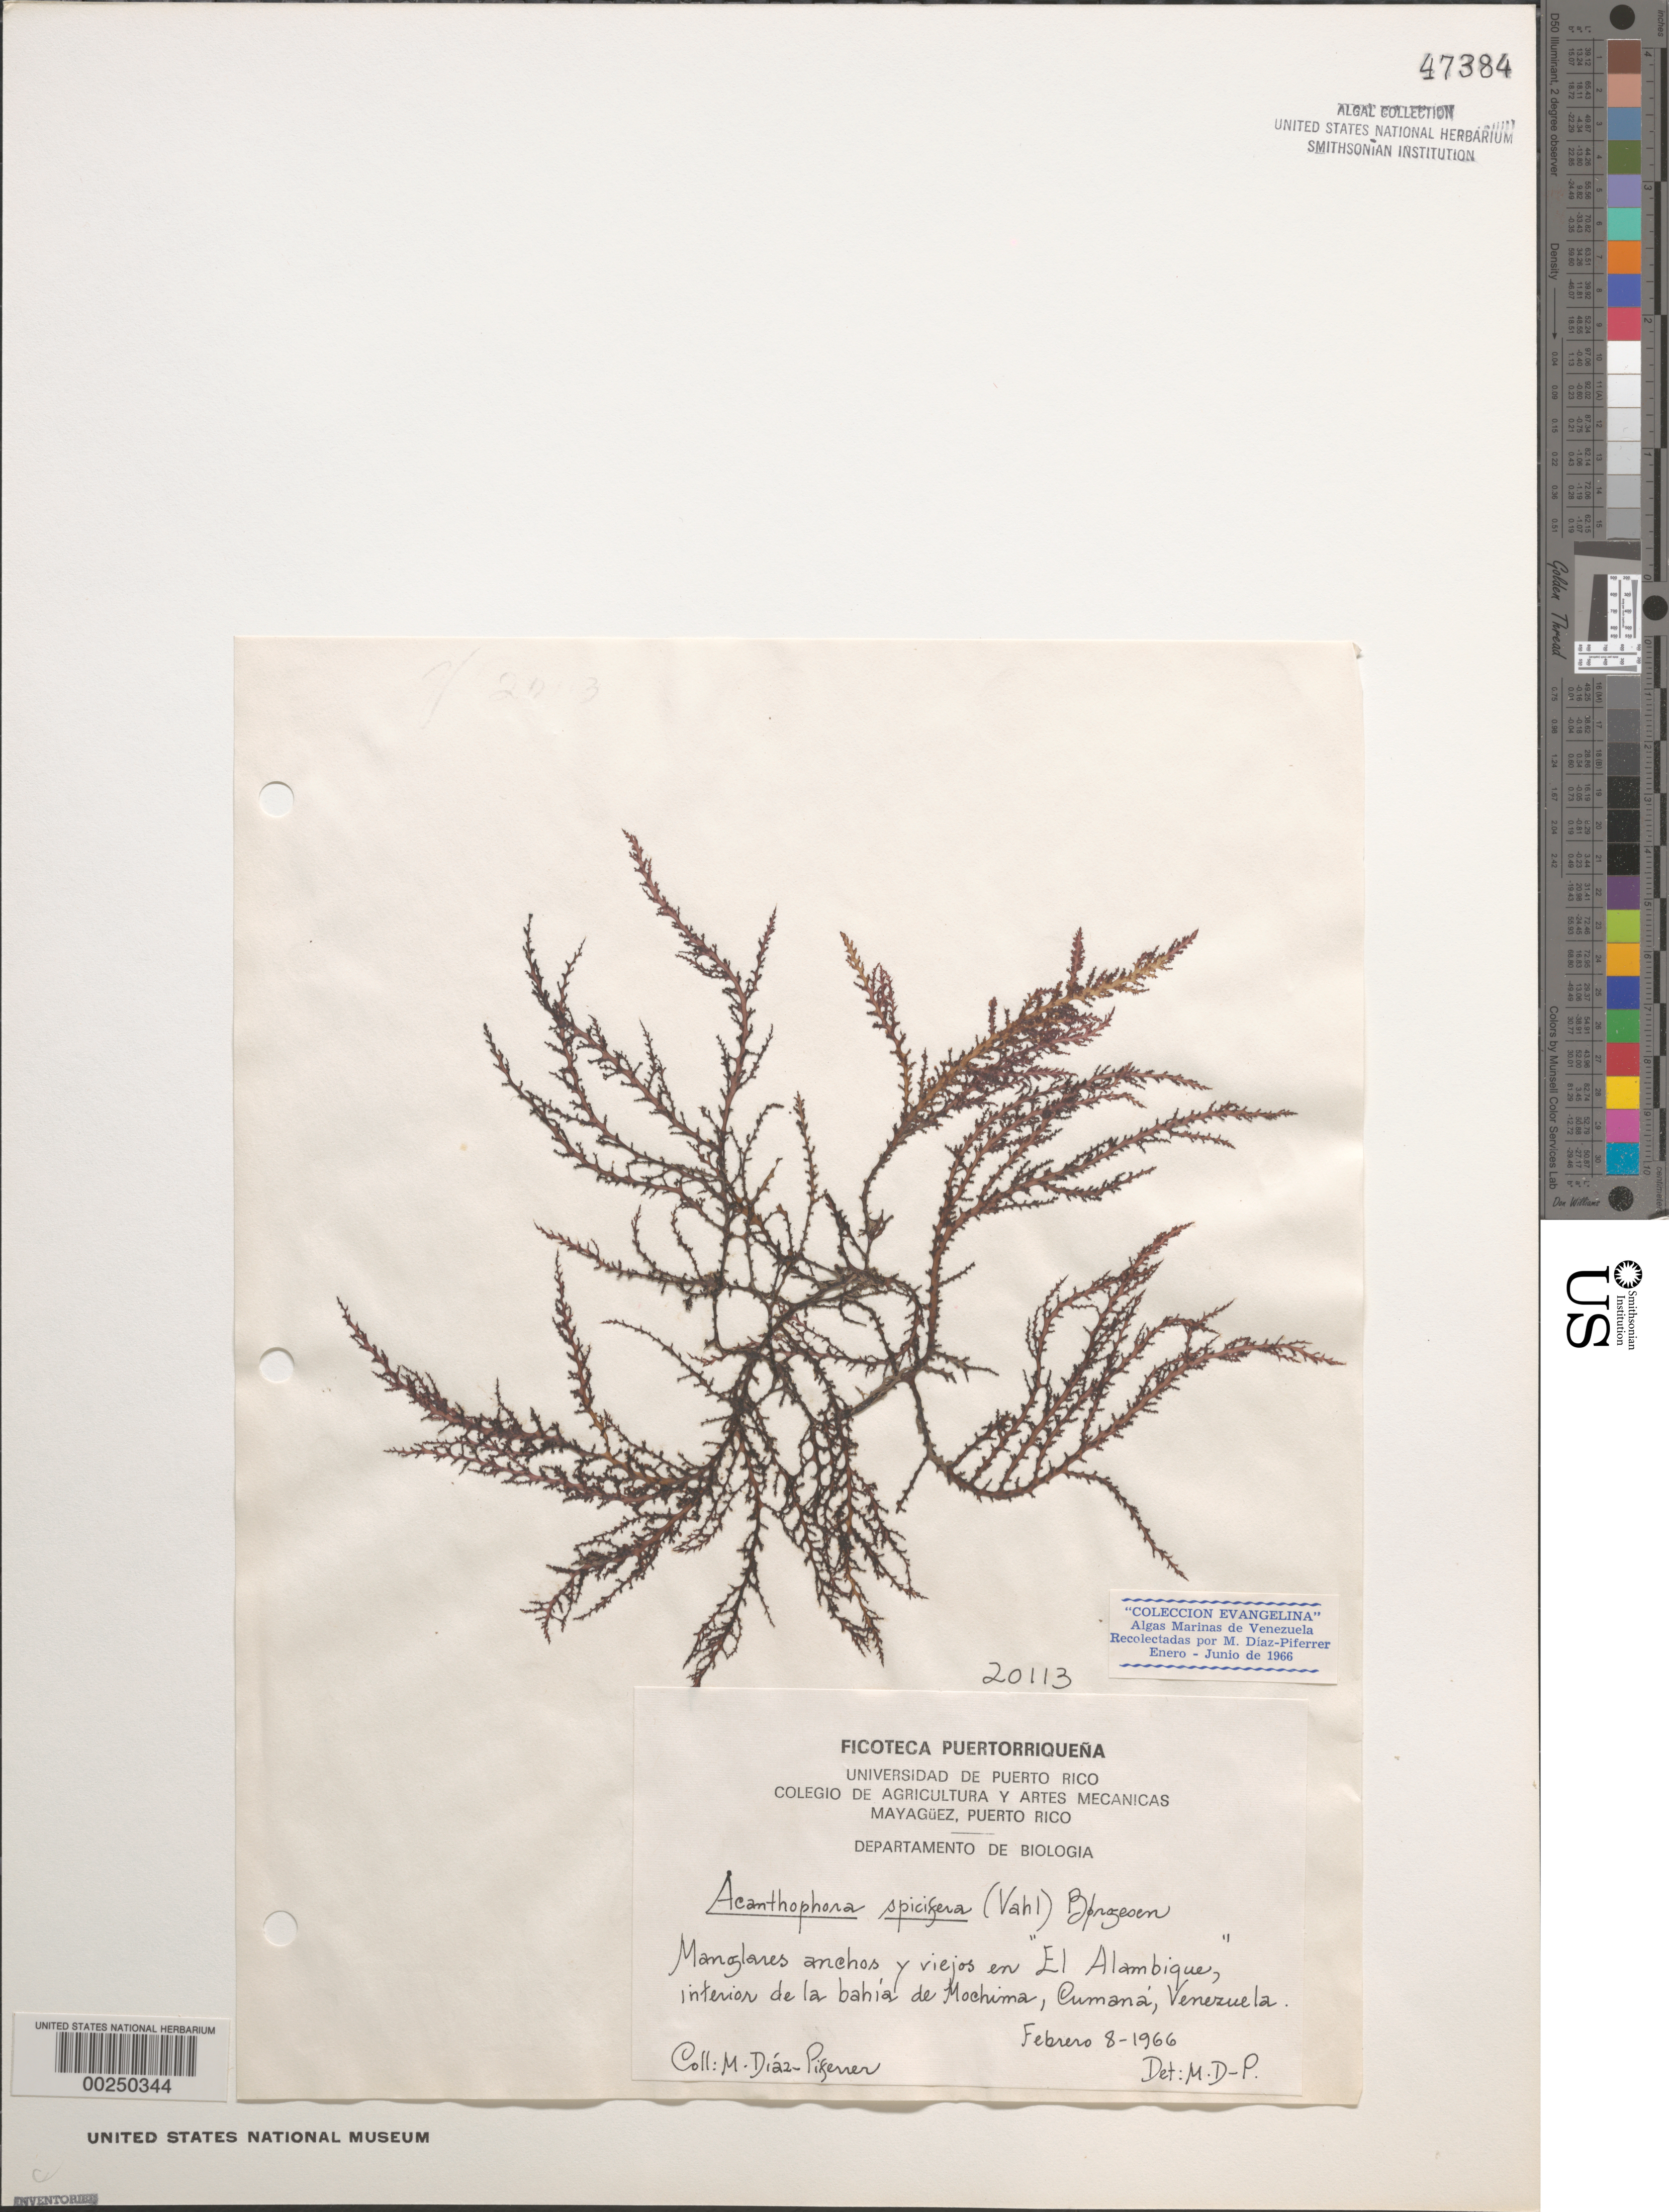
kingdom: Plantae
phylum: Rhodophyta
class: Florideophyceae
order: Ceramiales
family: Rhodomelaceae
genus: Acanthophora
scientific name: Acanthophora spicifera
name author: (Vahl) Børgesen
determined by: Diaz-Piferrer, M.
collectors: M. Diaz-Piferrer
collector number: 20113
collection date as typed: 08 Feb 1966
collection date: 1966-02-08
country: Venezuela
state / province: Sucre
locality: El alambique, bahia de mochima, cumana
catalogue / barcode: US 47384